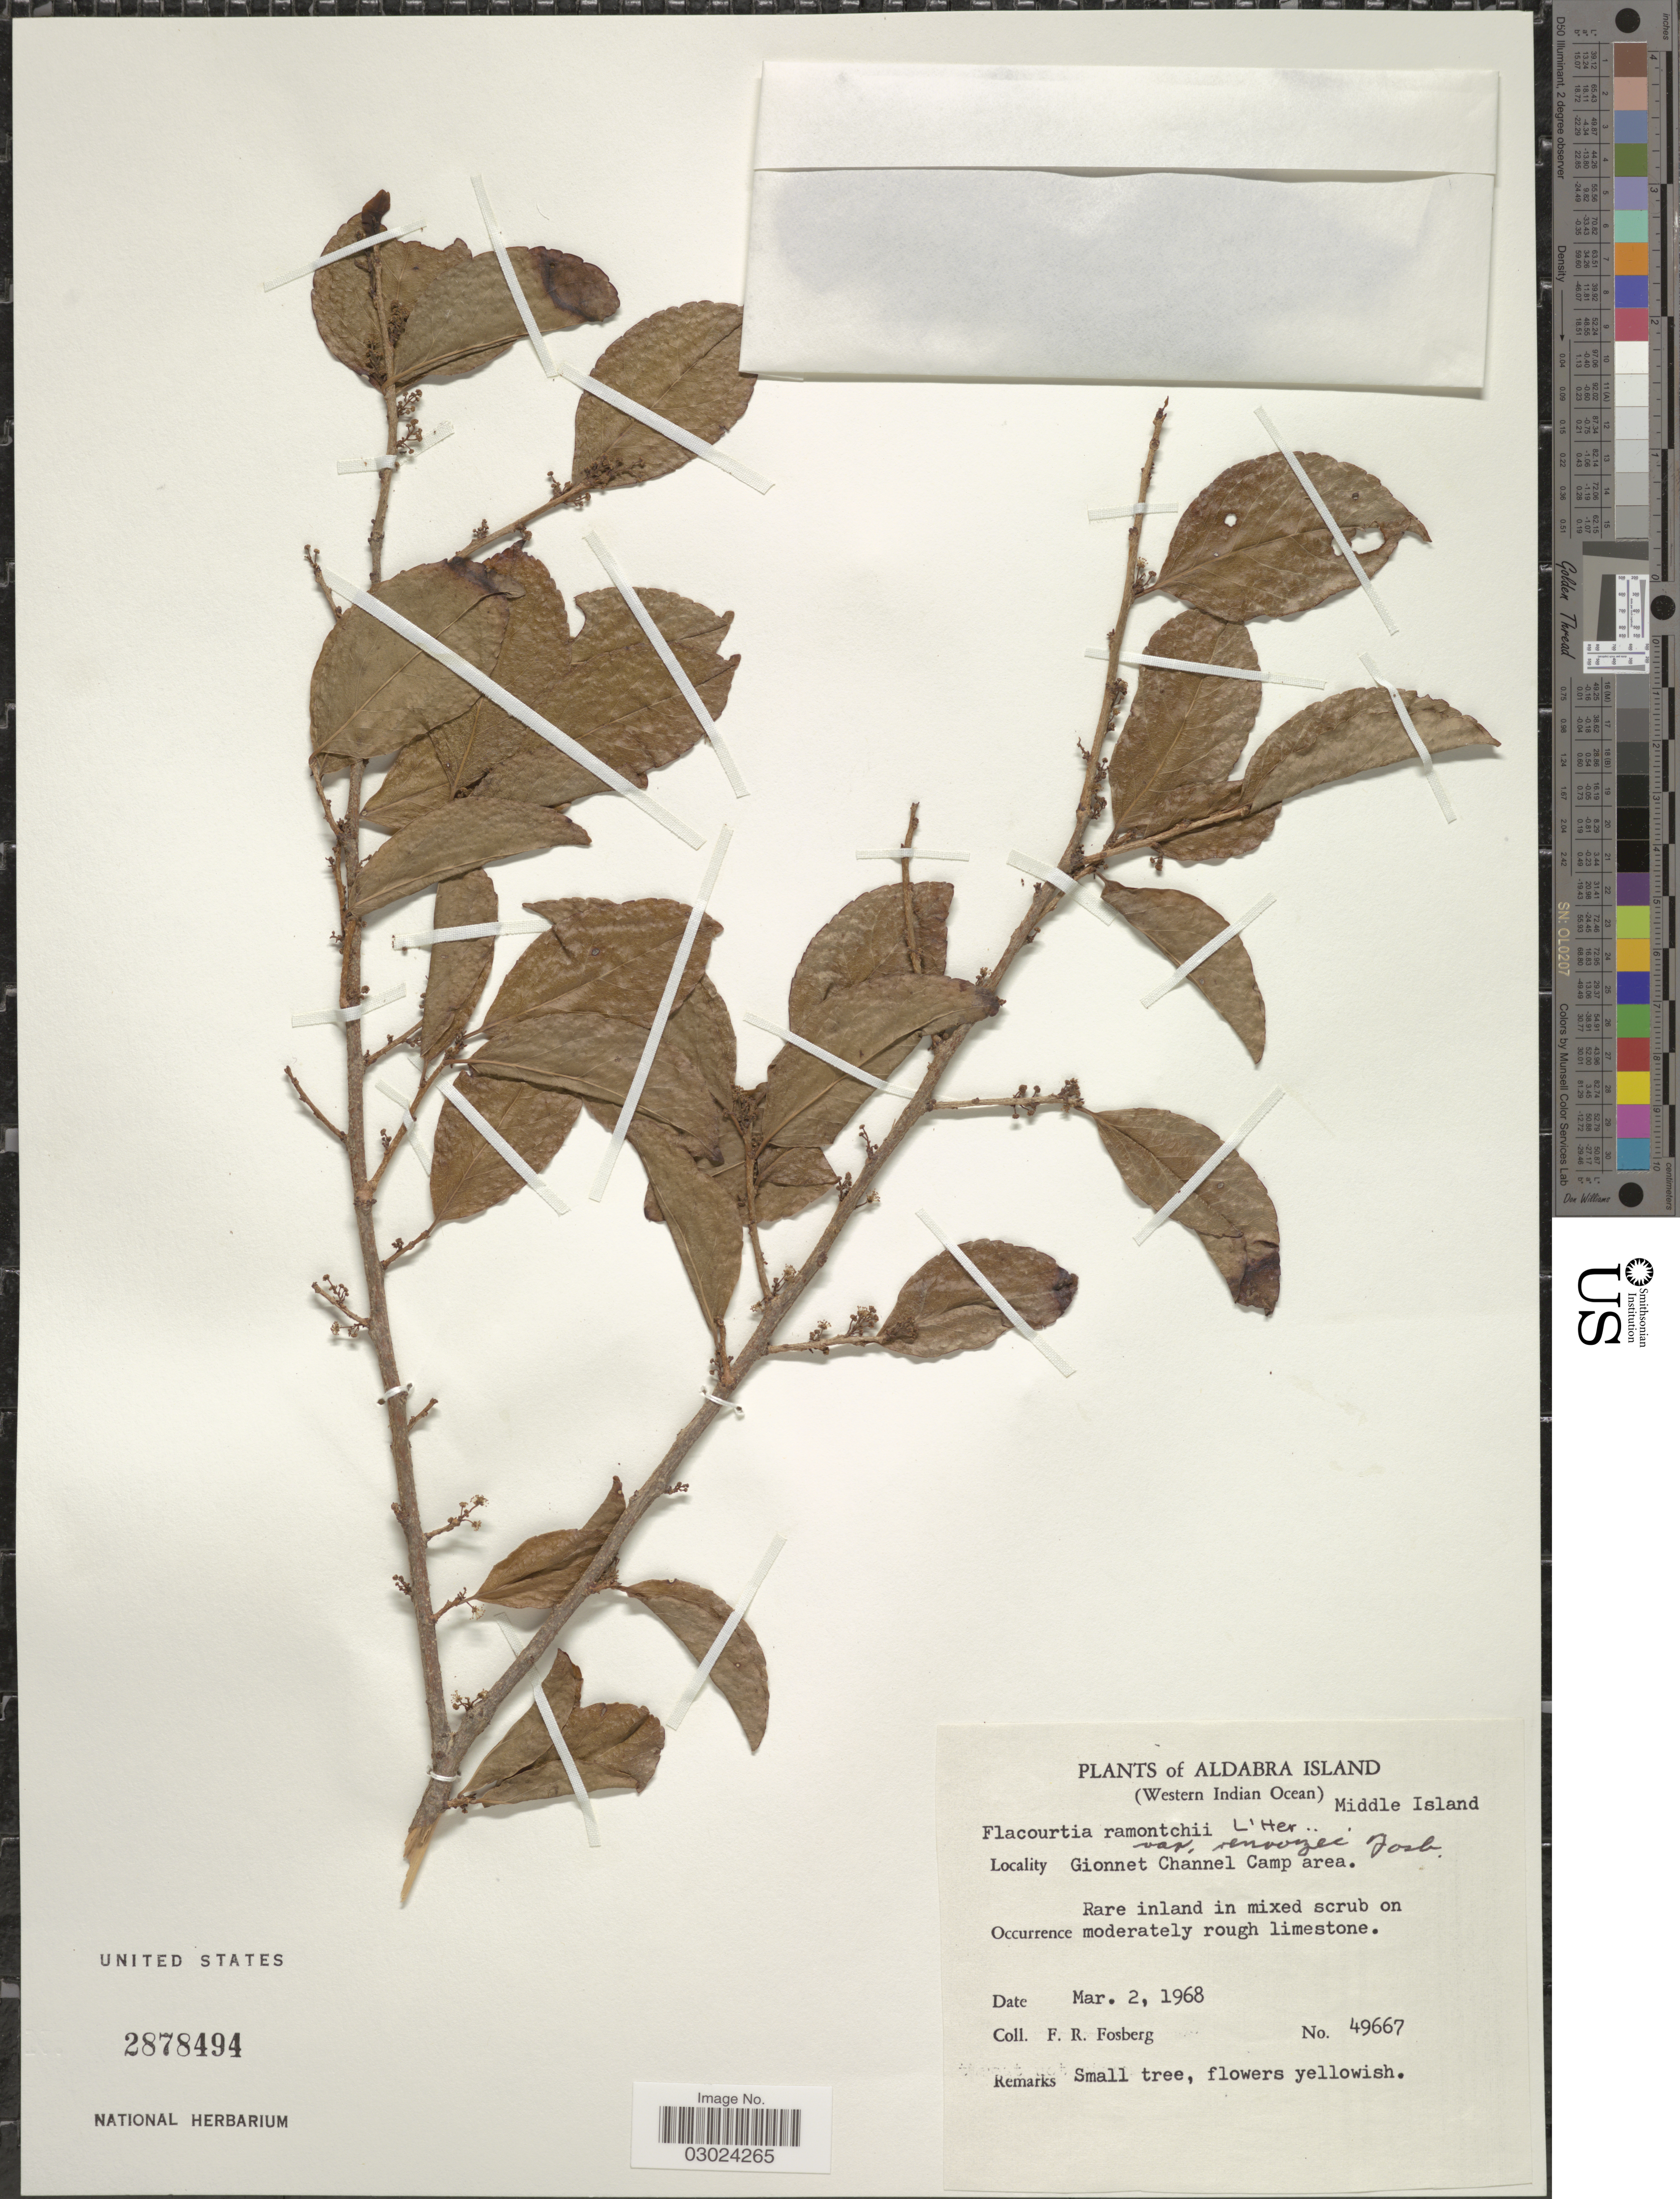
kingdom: Plantae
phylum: Tracheophyta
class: Magnoliopsida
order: Malpighiales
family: Salicaceae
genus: Flacourtia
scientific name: Flacourtia ramontchi var. renvoizei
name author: Fosberg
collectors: F. R. Fosberg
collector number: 49667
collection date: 1968-03-02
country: Seychelles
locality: Aldabra Island. (Western Indian Ocean) Middle Island. Gionnet Channel Camp area.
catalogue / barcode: US 2878494